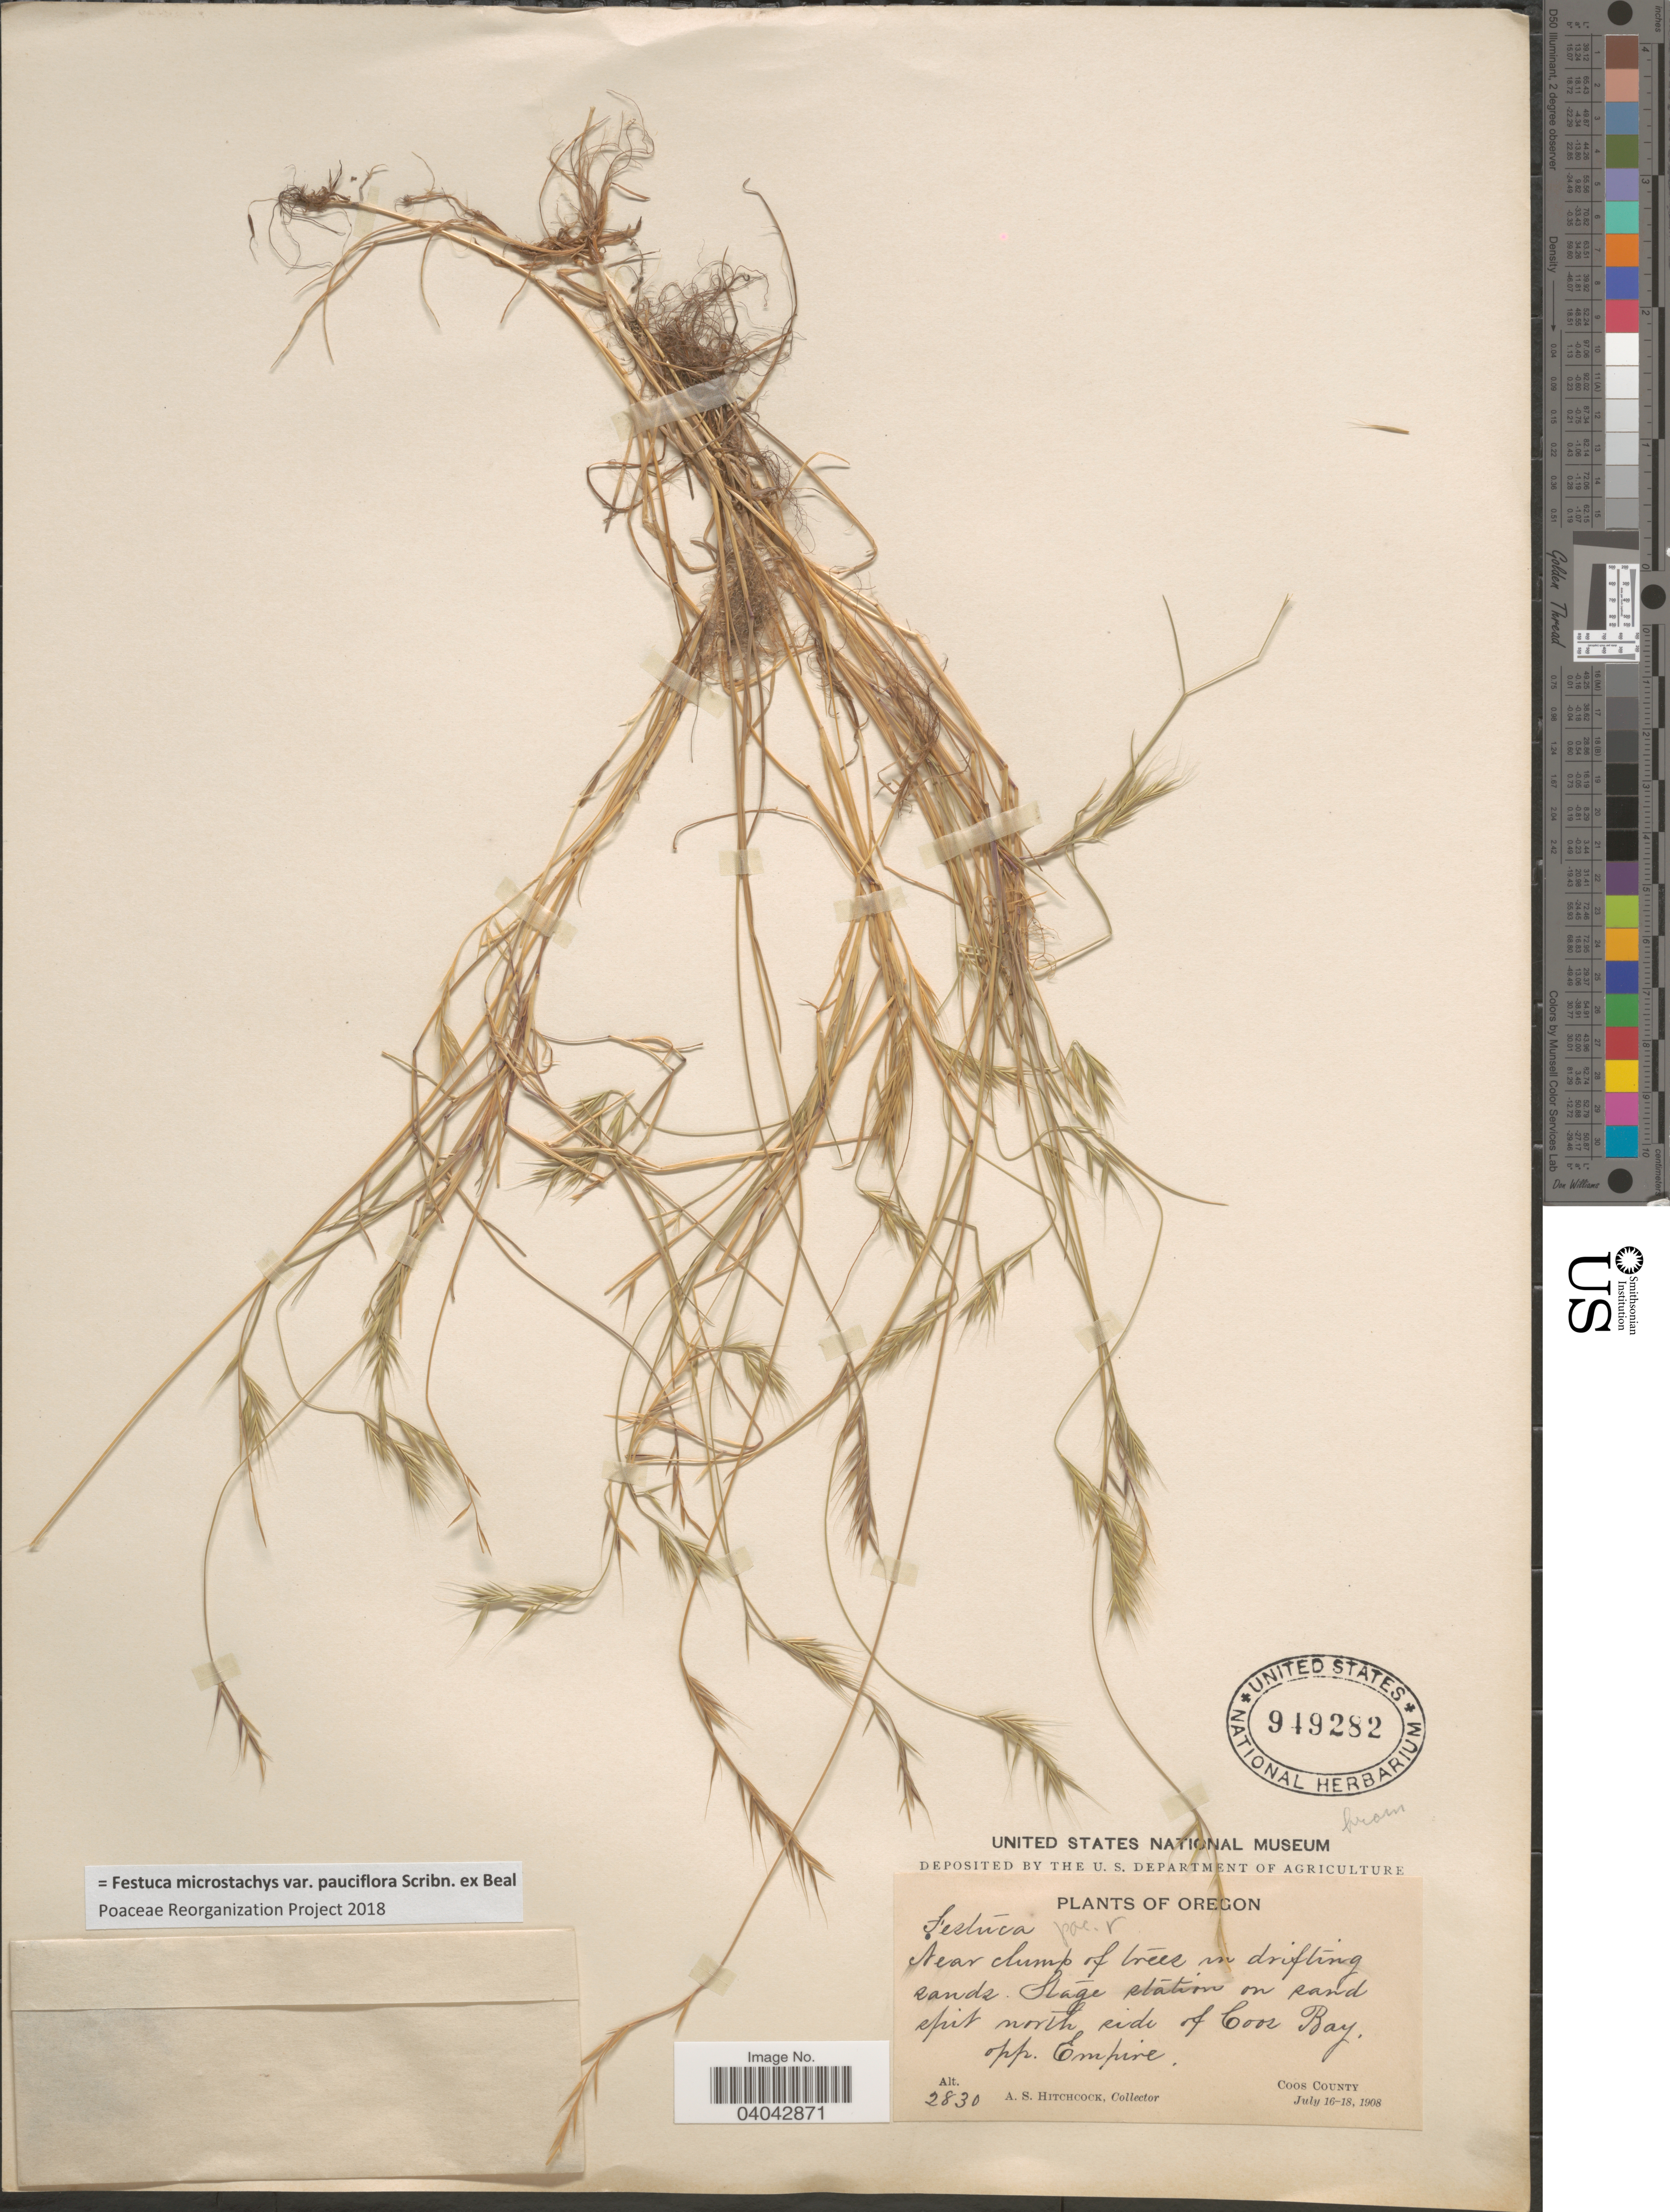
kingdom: Plantae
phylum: Tracheophyta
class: Liliopsida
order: Poales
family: Poaceae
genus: Festuca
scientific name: Festuca microstachys var. pauciflora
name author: Scribn. ex W.J. Beal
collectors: A. S. Hitchcock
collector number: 2830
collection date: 1908-07-16/1908-07-18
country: United States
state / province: Oregon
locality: Stage station on sand spit north side of Coos Bay, opp. Empire. Coos County.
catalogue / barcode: US 949282